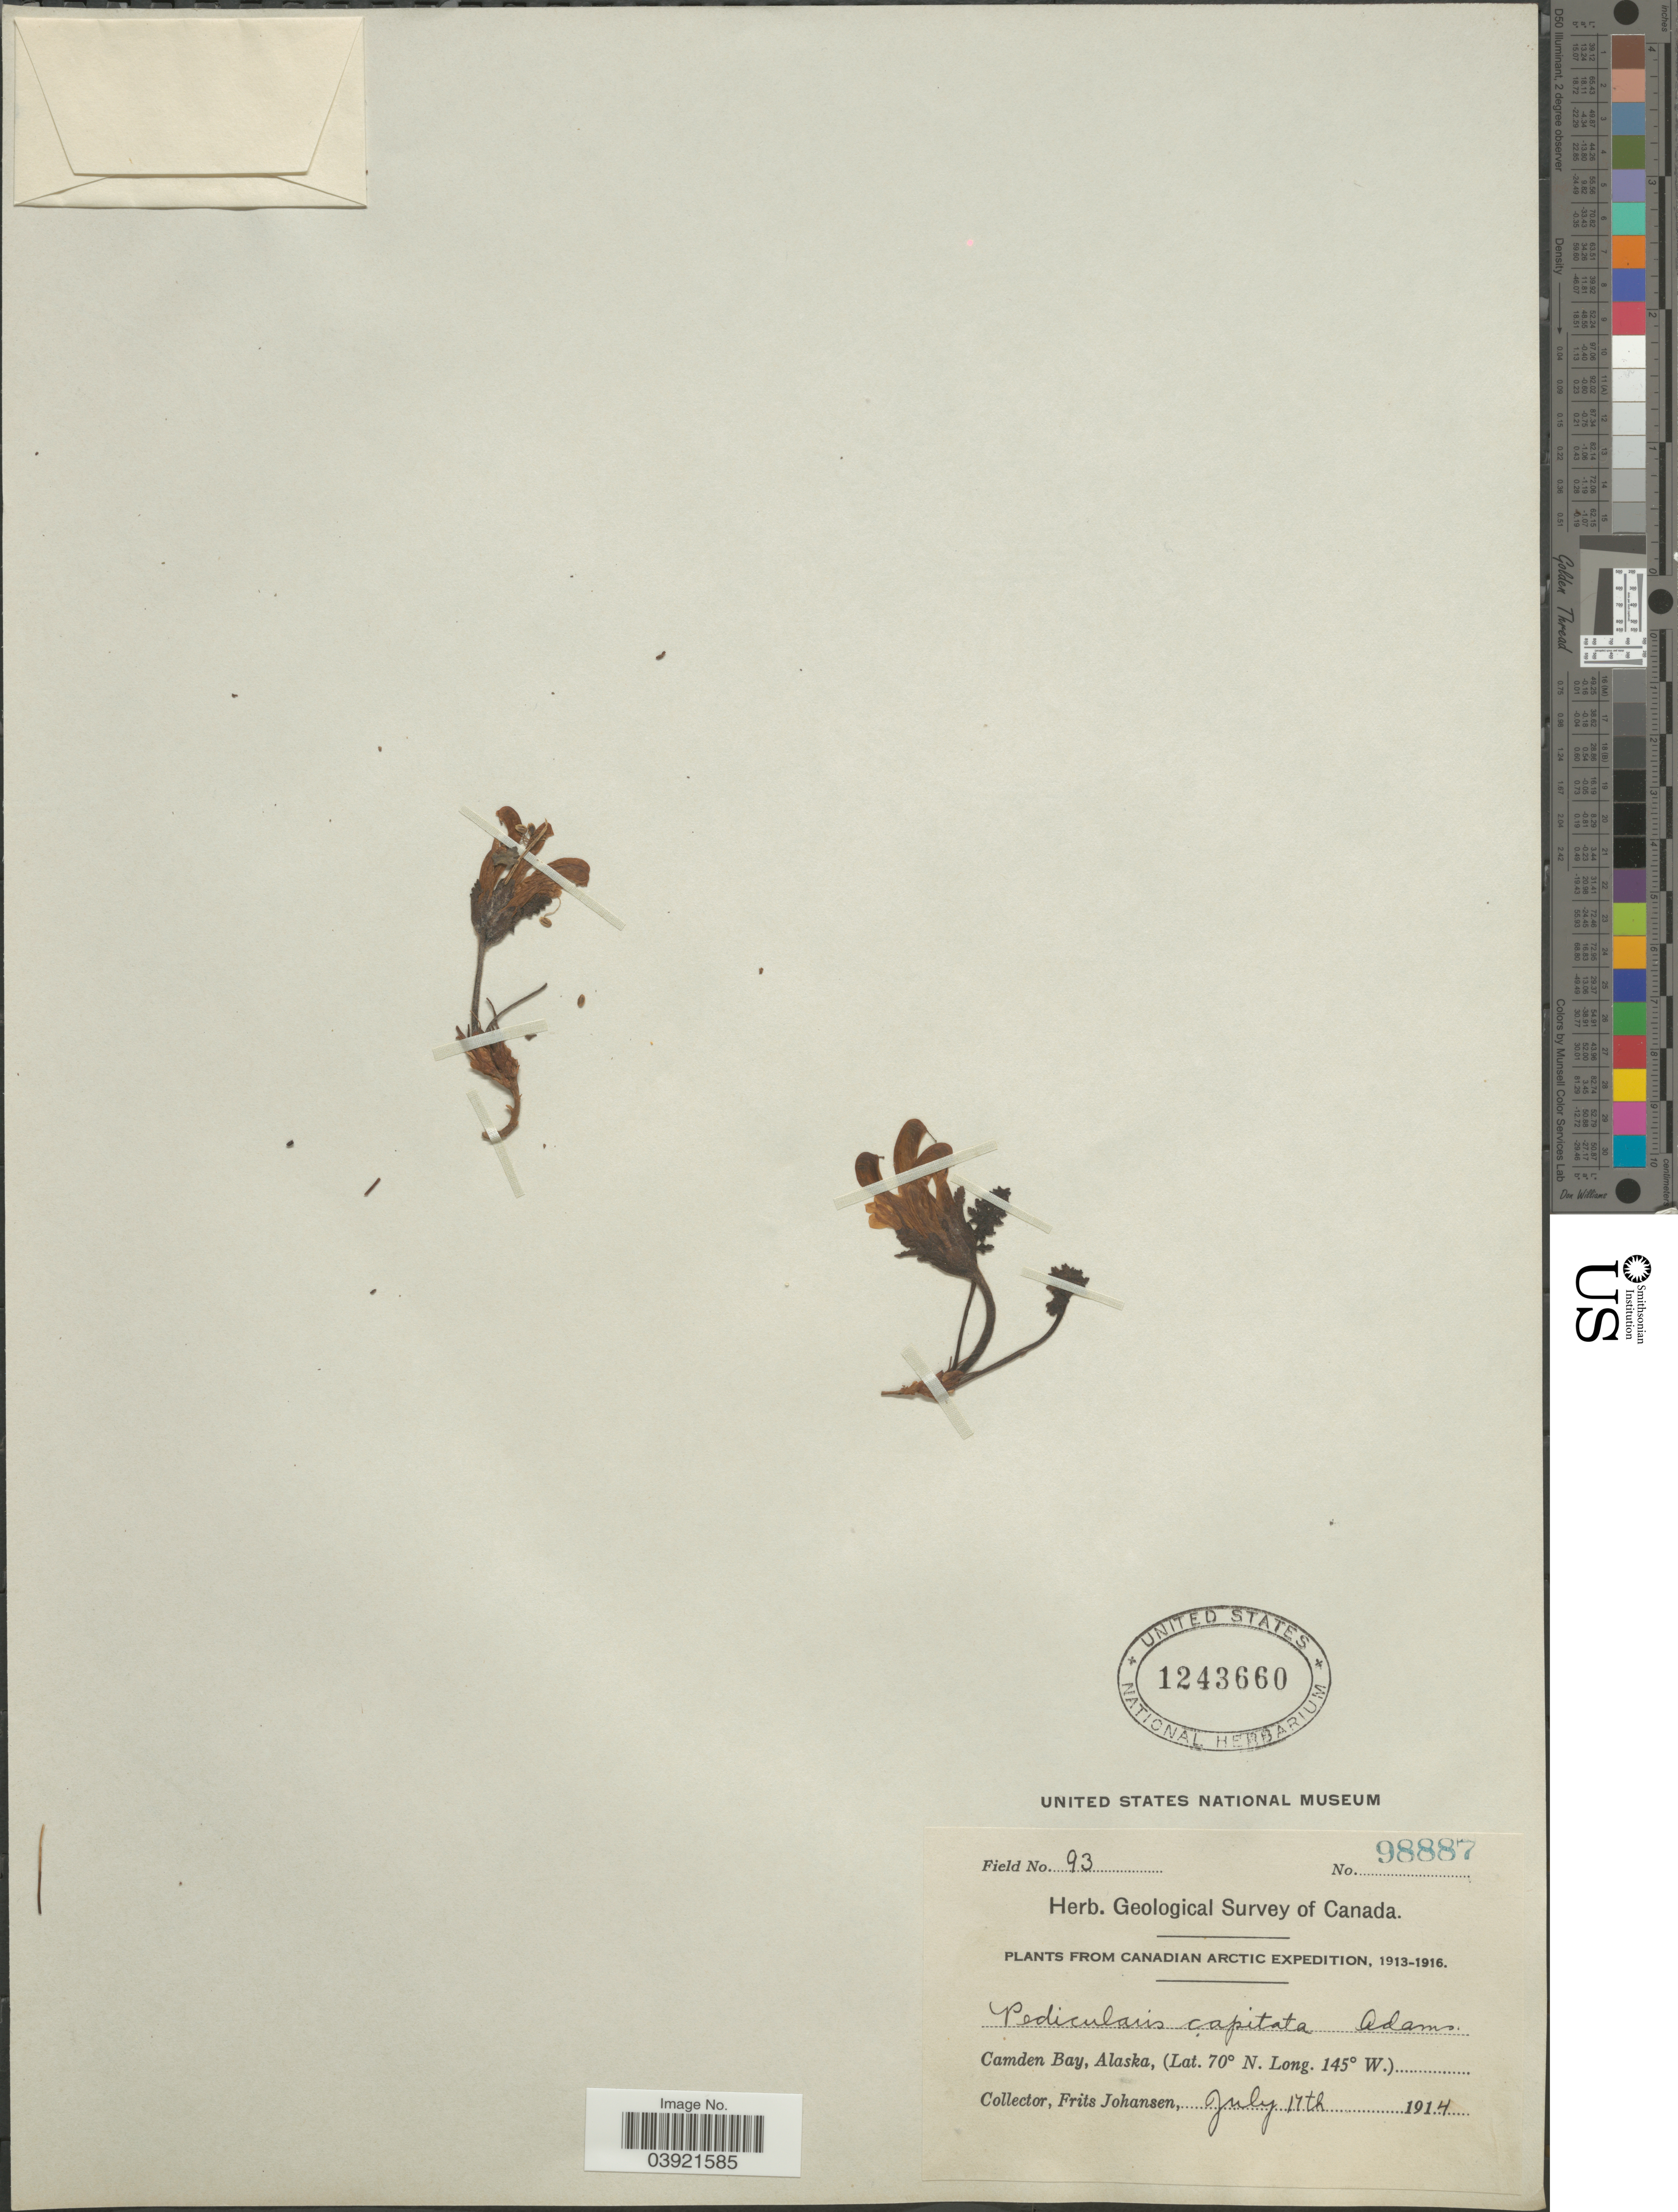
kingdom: Plantae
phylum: Tracheophyta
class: Magnoliopsida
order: Lamiales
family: Orobanchaceae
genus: Pedicularis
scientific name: Pedicularis capitata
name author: Adams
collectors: F. Johansen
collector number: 98887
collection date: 1914-07-17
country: United States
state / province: Alaska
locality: Camden Bay.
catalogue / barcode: US 1243660